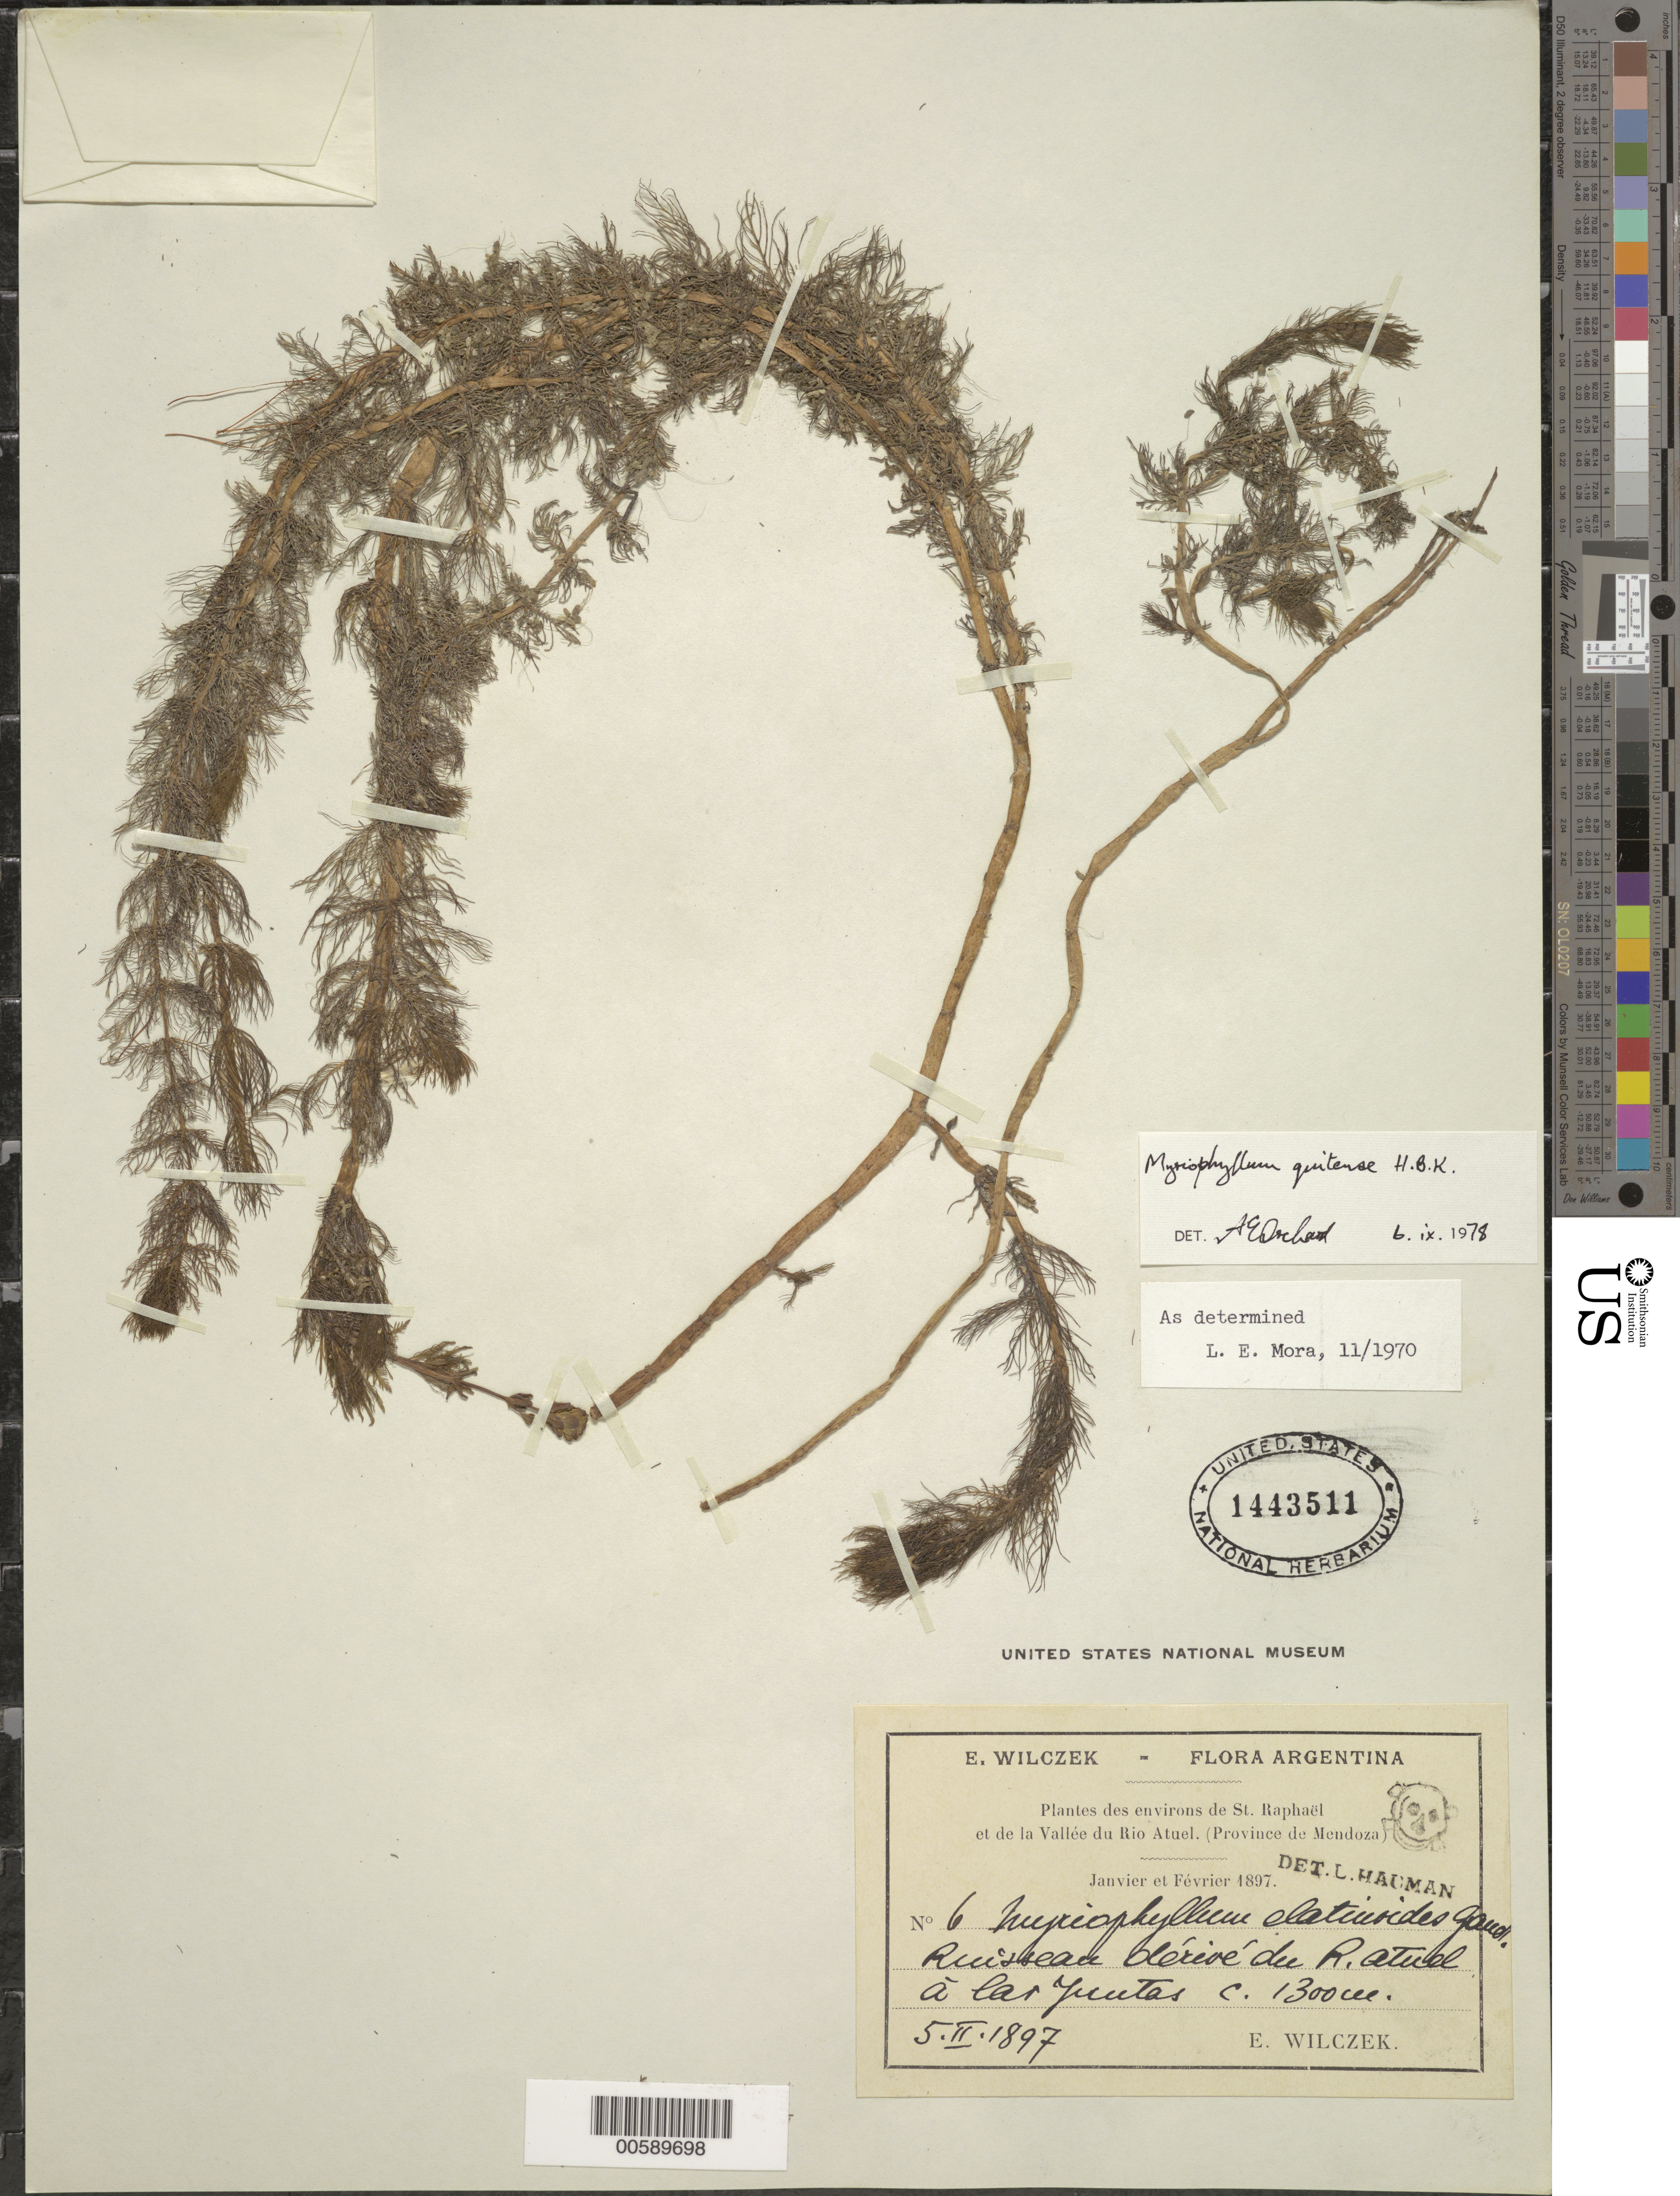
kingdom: Plantae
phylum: Tracheophyta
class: Magnoliopsida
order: Saxifragales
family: Haloragaceae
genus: Myriophyllum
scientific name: Myriophyllum quitense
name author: Kunth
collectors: E. Wilczek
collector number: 6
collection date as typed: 05 Feb 1897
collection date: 1897-02-05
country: Argentina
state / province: Mendoza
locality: Rio Atuel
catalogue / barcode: US 1443511